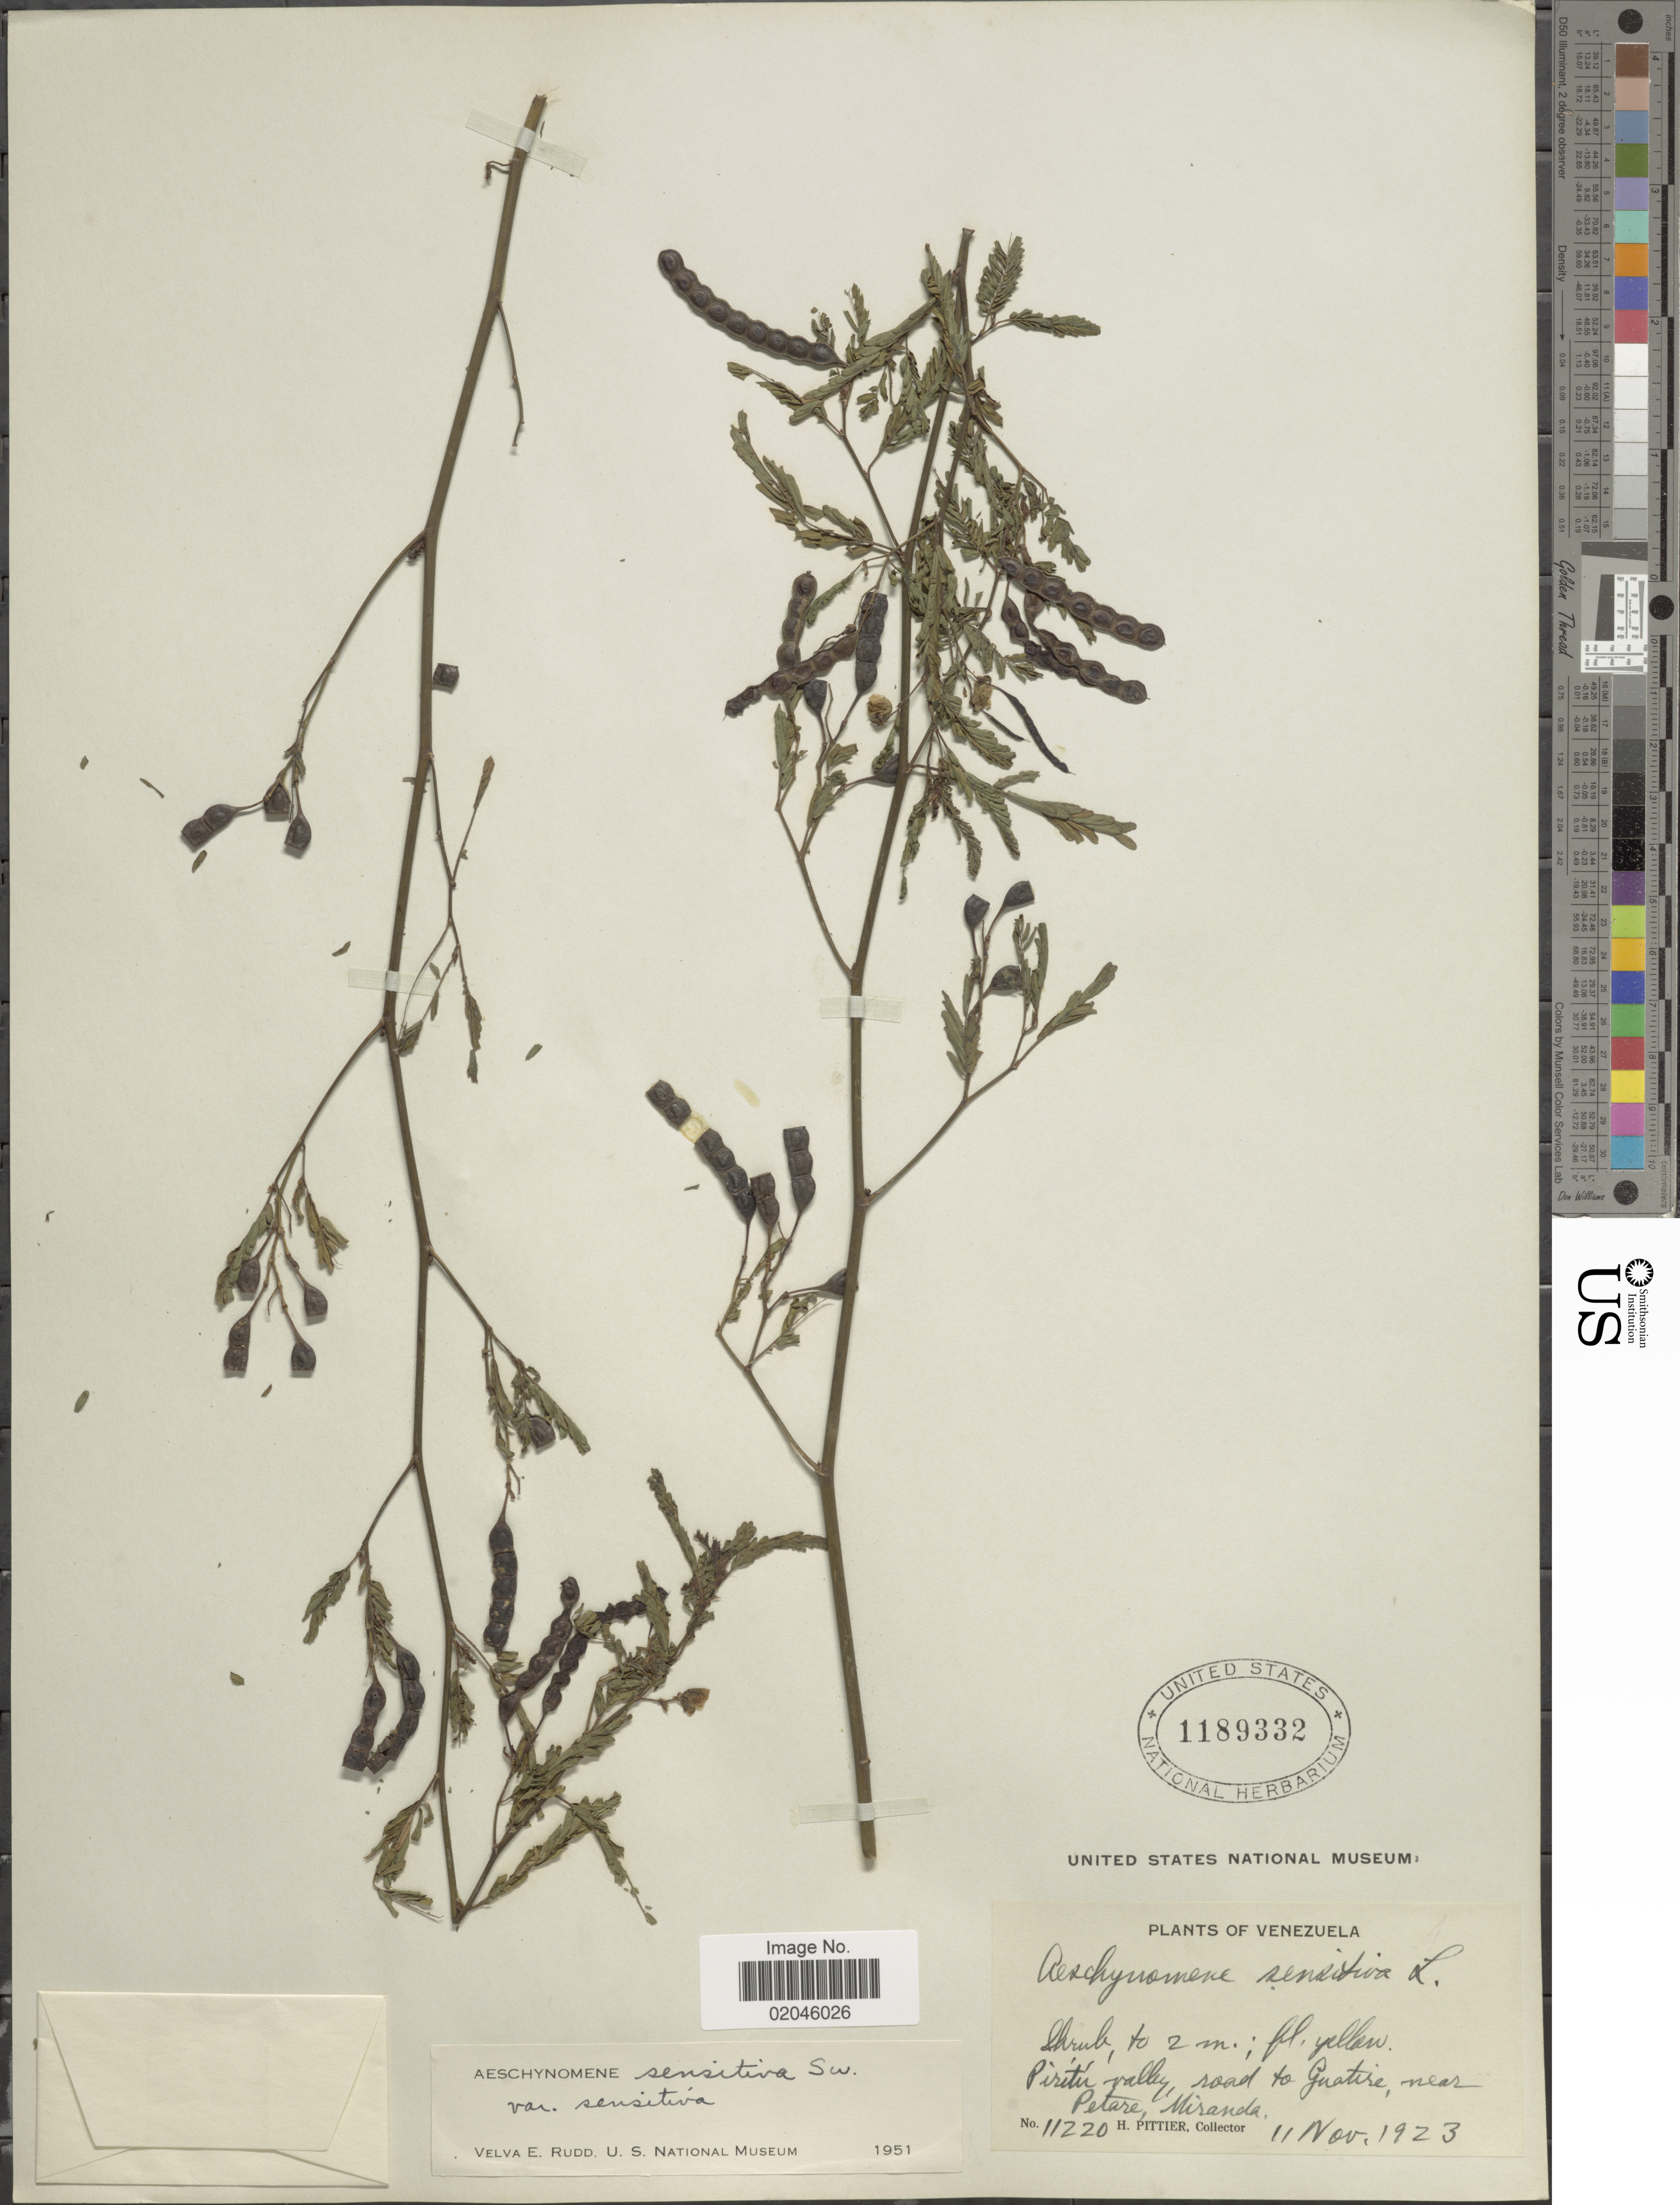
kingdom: Plantae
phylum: Tracheophyta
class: Magnoliopsida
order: Fabales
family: Fabaceae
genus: Aeschynomene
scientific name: Aeschynomene sensitiva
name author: Sw.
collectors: H. F. Pittier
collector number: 11220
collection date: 1923-11-11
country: Venezuela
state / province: Miranda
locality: Piritin Valley, road to Guatire, near Petare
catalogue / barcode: US 1189332